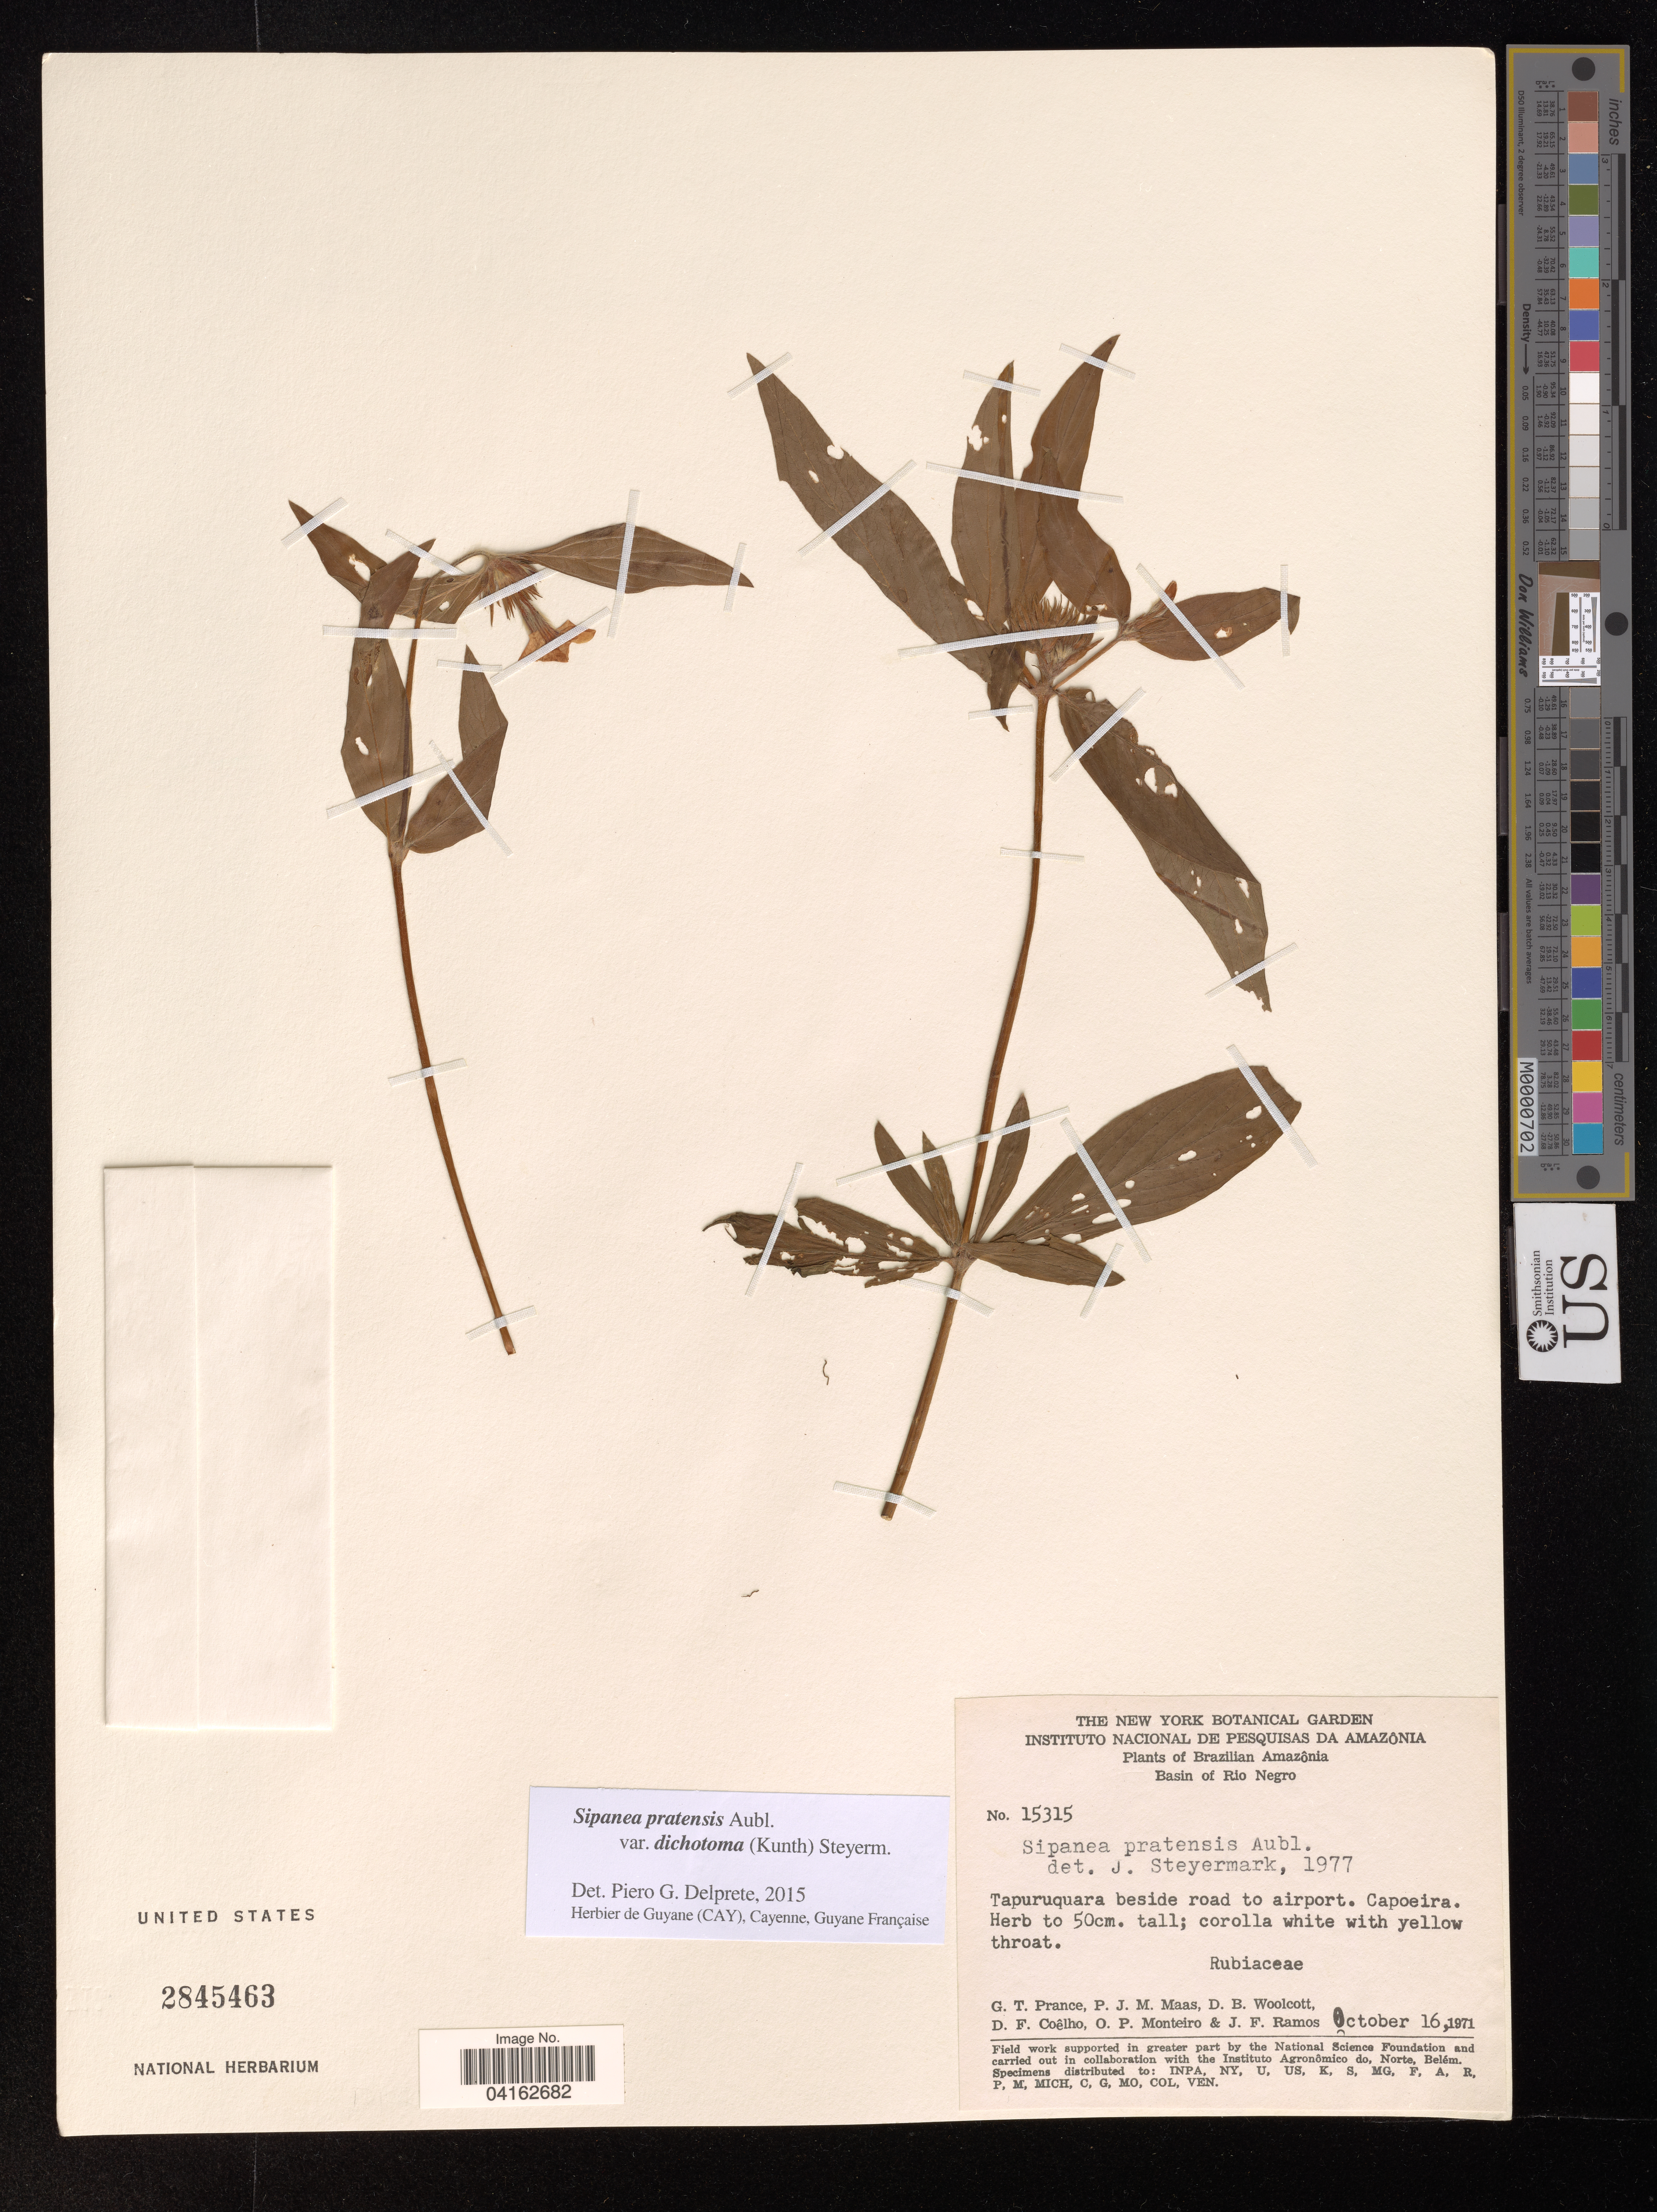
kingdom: Plantae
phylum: Tracheophyta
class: Magnoliopsida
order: Gentianales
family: Rubiaceae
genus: Sipanea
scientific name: Sipanea pratensis var. dichotoma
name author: (Kunth) Steyerm.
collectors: G. T. Prance, P. Maas, D. B. Woolcott, D. F. Coêlho & et al.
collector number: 15315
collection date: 1971-10-16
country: Brazil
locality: Brazilian Amazônia. Basin of Rio Negro. Tapuruquara beside road to airport. Capoeira.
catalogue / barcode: US 2845463